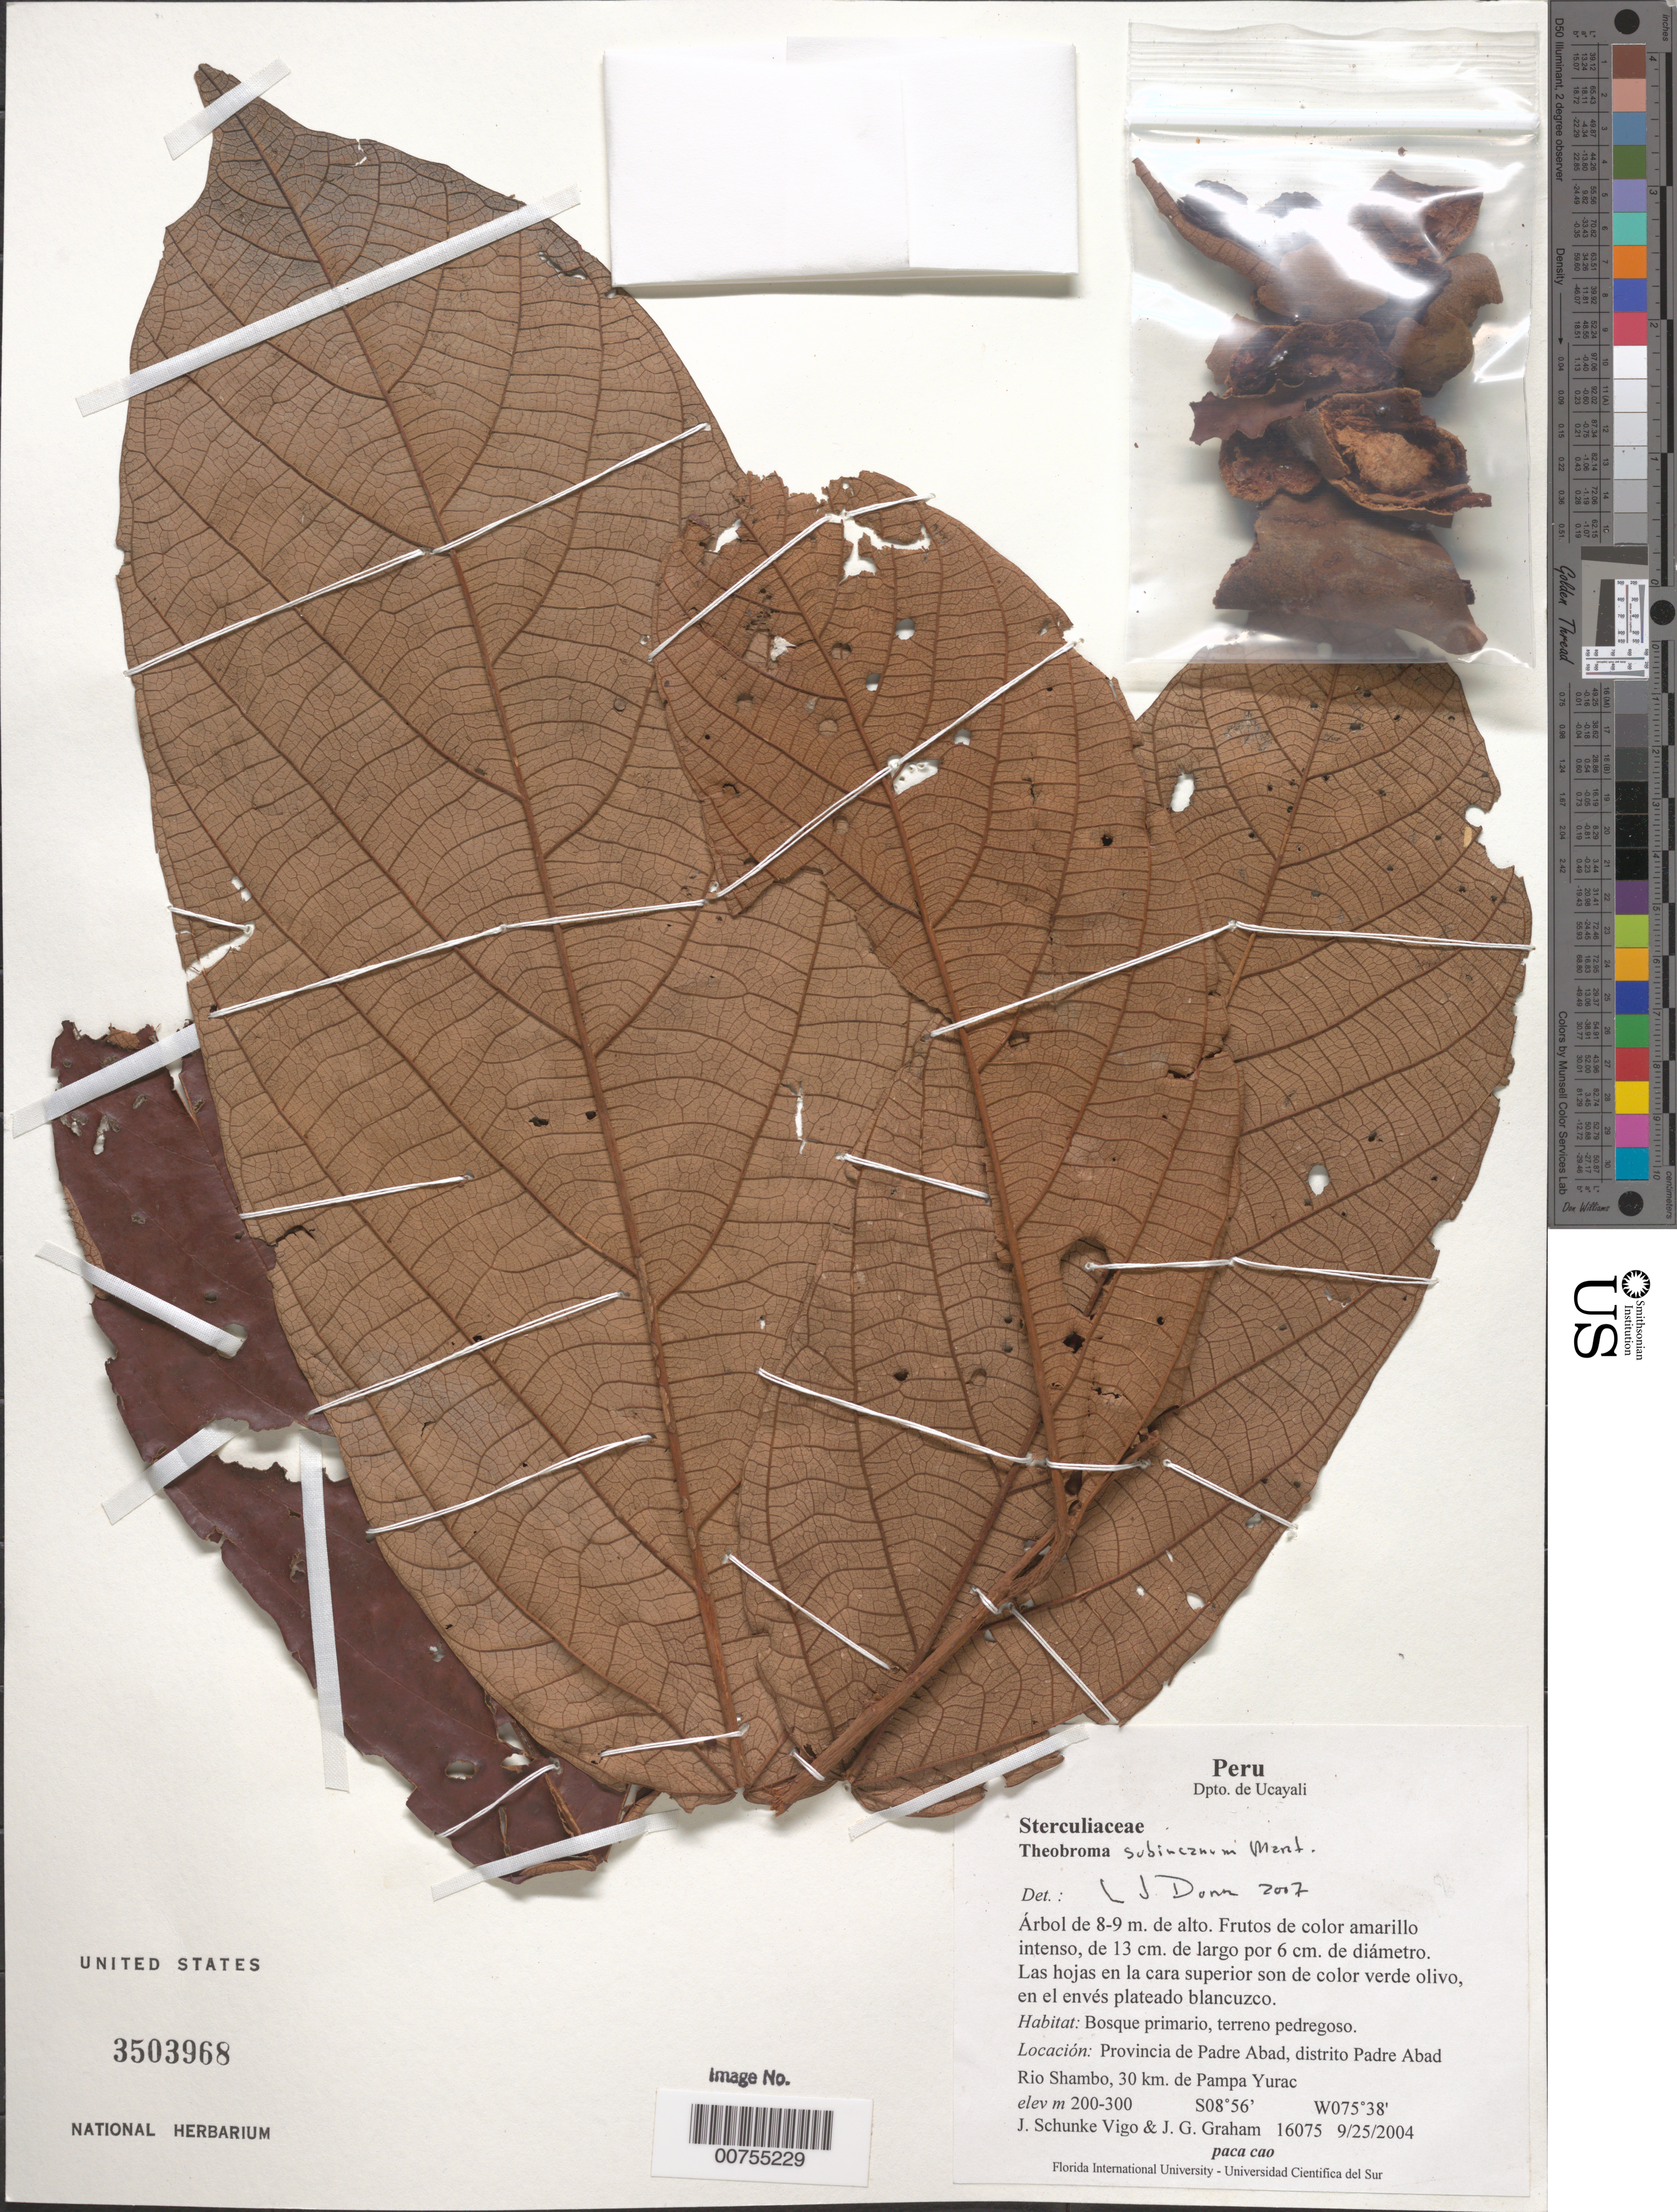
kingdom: Plantae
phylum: Tracheophyta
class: Magnoliopsida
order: Malvales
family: Malvaceae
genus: Theobroma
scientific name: Theobroma subincanum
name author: Mart.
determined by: Dorr, L. J., (BOT), Smithsonian Institution - National Museum of Natural History (UNITED STATES)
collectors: J. Schunke Vigo & J. Graham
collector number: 16075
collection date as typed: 25 Sep 2004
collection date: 2004-09-25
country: Peru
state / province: Ucayali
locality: Provincia de Padre Abad, distirt Padre Abad Rio Shambo, 30 km de Pampa Yurac.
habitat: Bosque primario, terreno pedregosos.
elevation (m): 200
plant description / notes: Common name: paca cao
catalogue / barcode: US 3503968